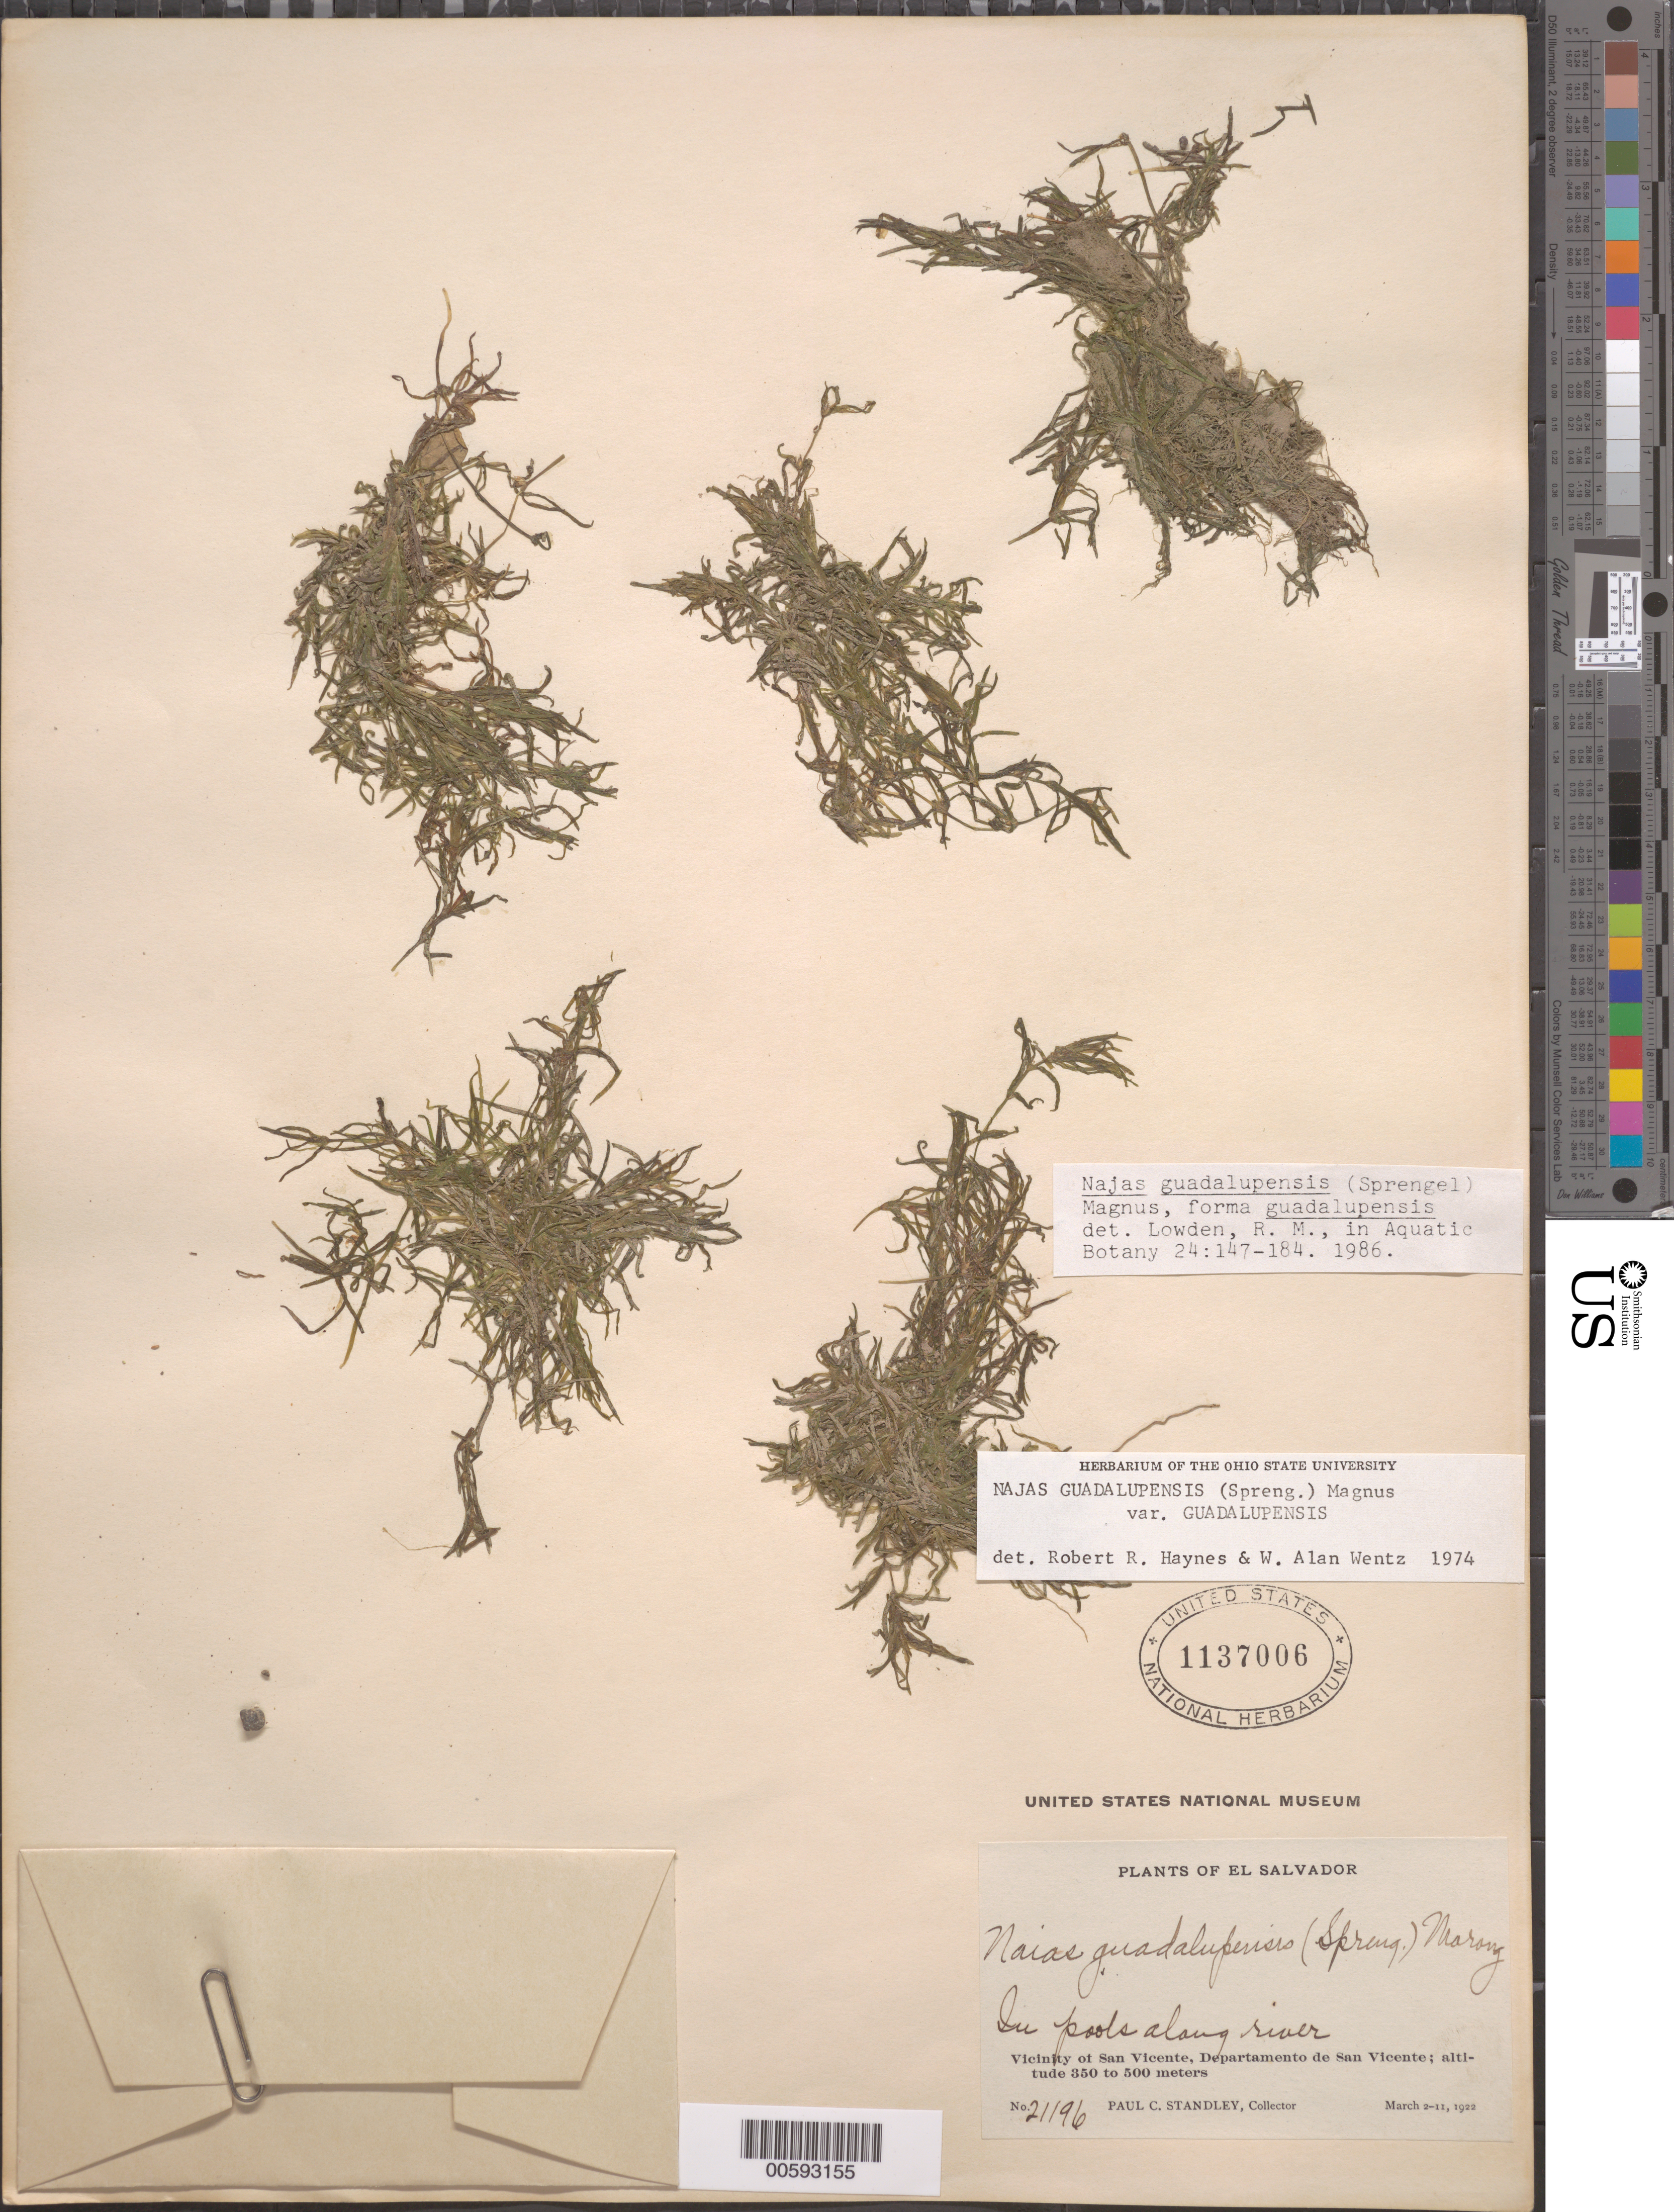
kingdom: Plantae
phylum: Tracheophyta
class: Liliopsida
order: Alismatales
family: Hydrocharitaceae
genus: Najas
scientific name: Najas guadalupensis var. guadalupensis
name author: (Spreng.) Magnus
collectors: P. C. Standley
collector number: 21196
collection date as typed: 02 Mar 1922 to 11 Mar 1922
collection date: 1922-03-02/1922-03-11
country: El Salvador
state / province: San Vincente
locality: San Vicente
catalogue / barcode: US 1137006